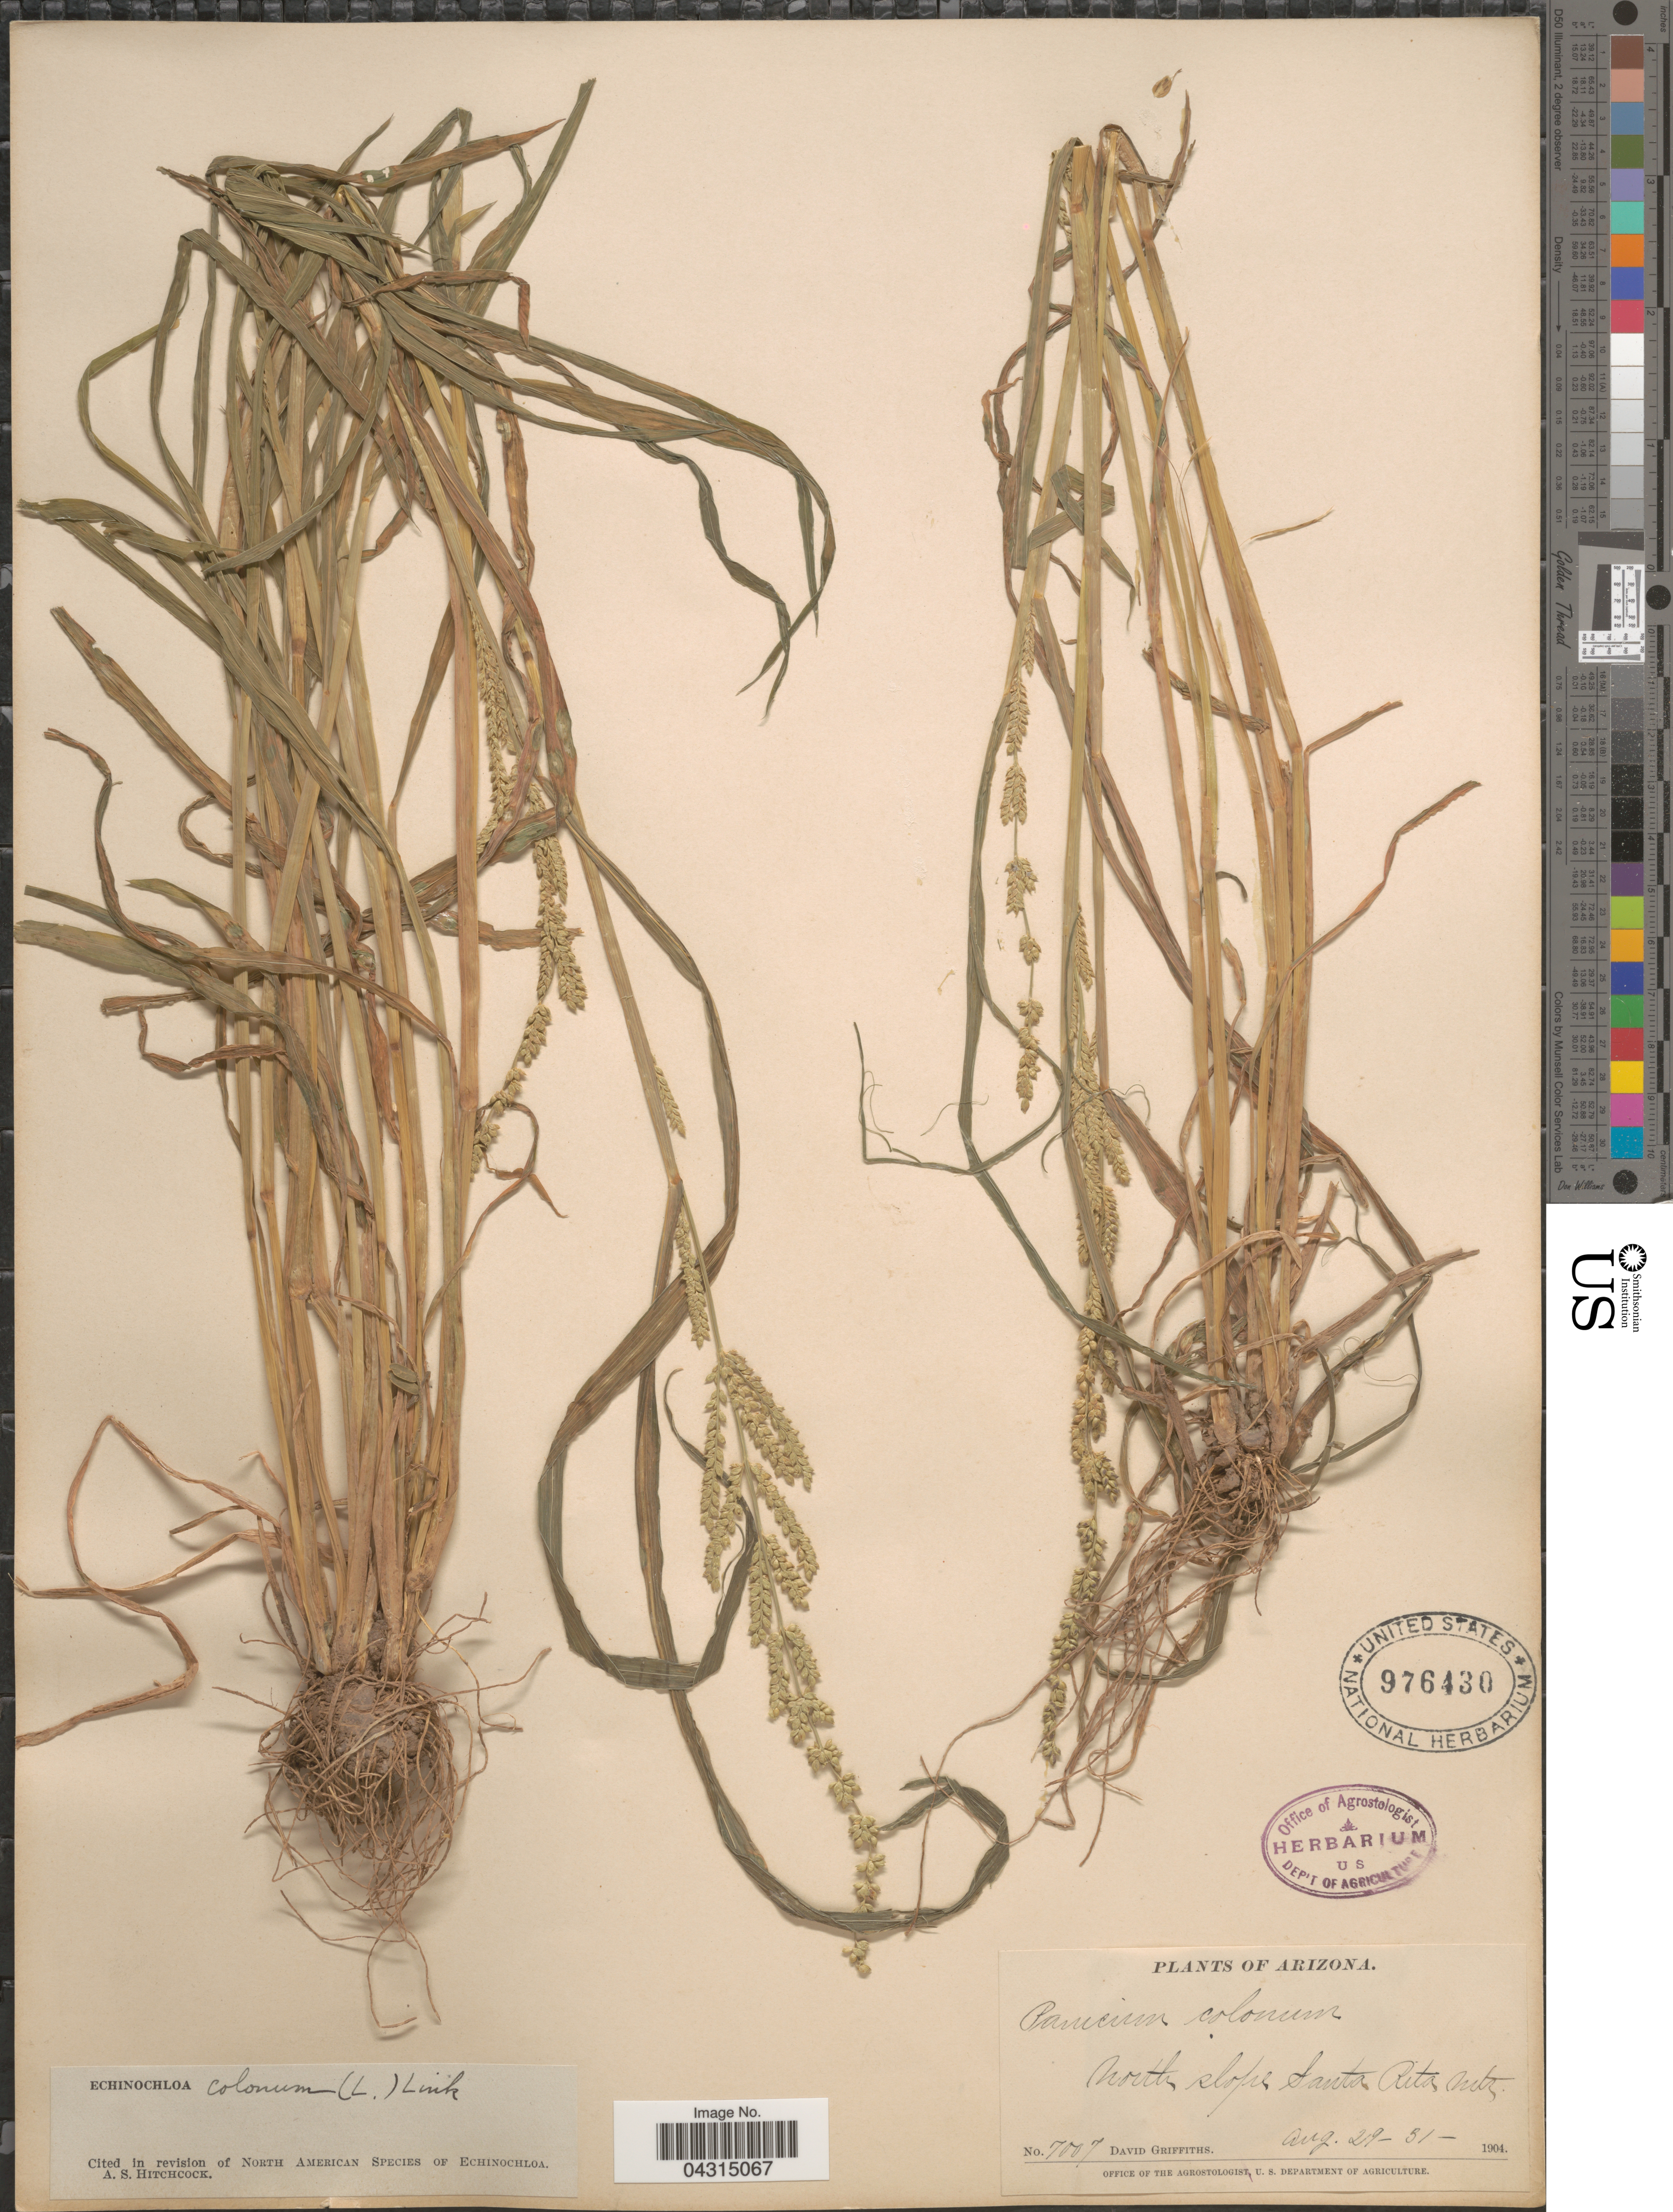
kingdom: Plantae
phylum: Tracheophyta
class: Liliopsida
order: Poales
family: Poaceae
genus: Echinochloa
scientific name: Echinochloa colona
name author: (L.) Link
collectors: D. Griffiths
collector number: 7007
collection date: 1904-08-29/1904-08-31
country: United States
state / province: Arizona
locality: North slope Santa Rita mts.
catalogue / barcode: US 976430